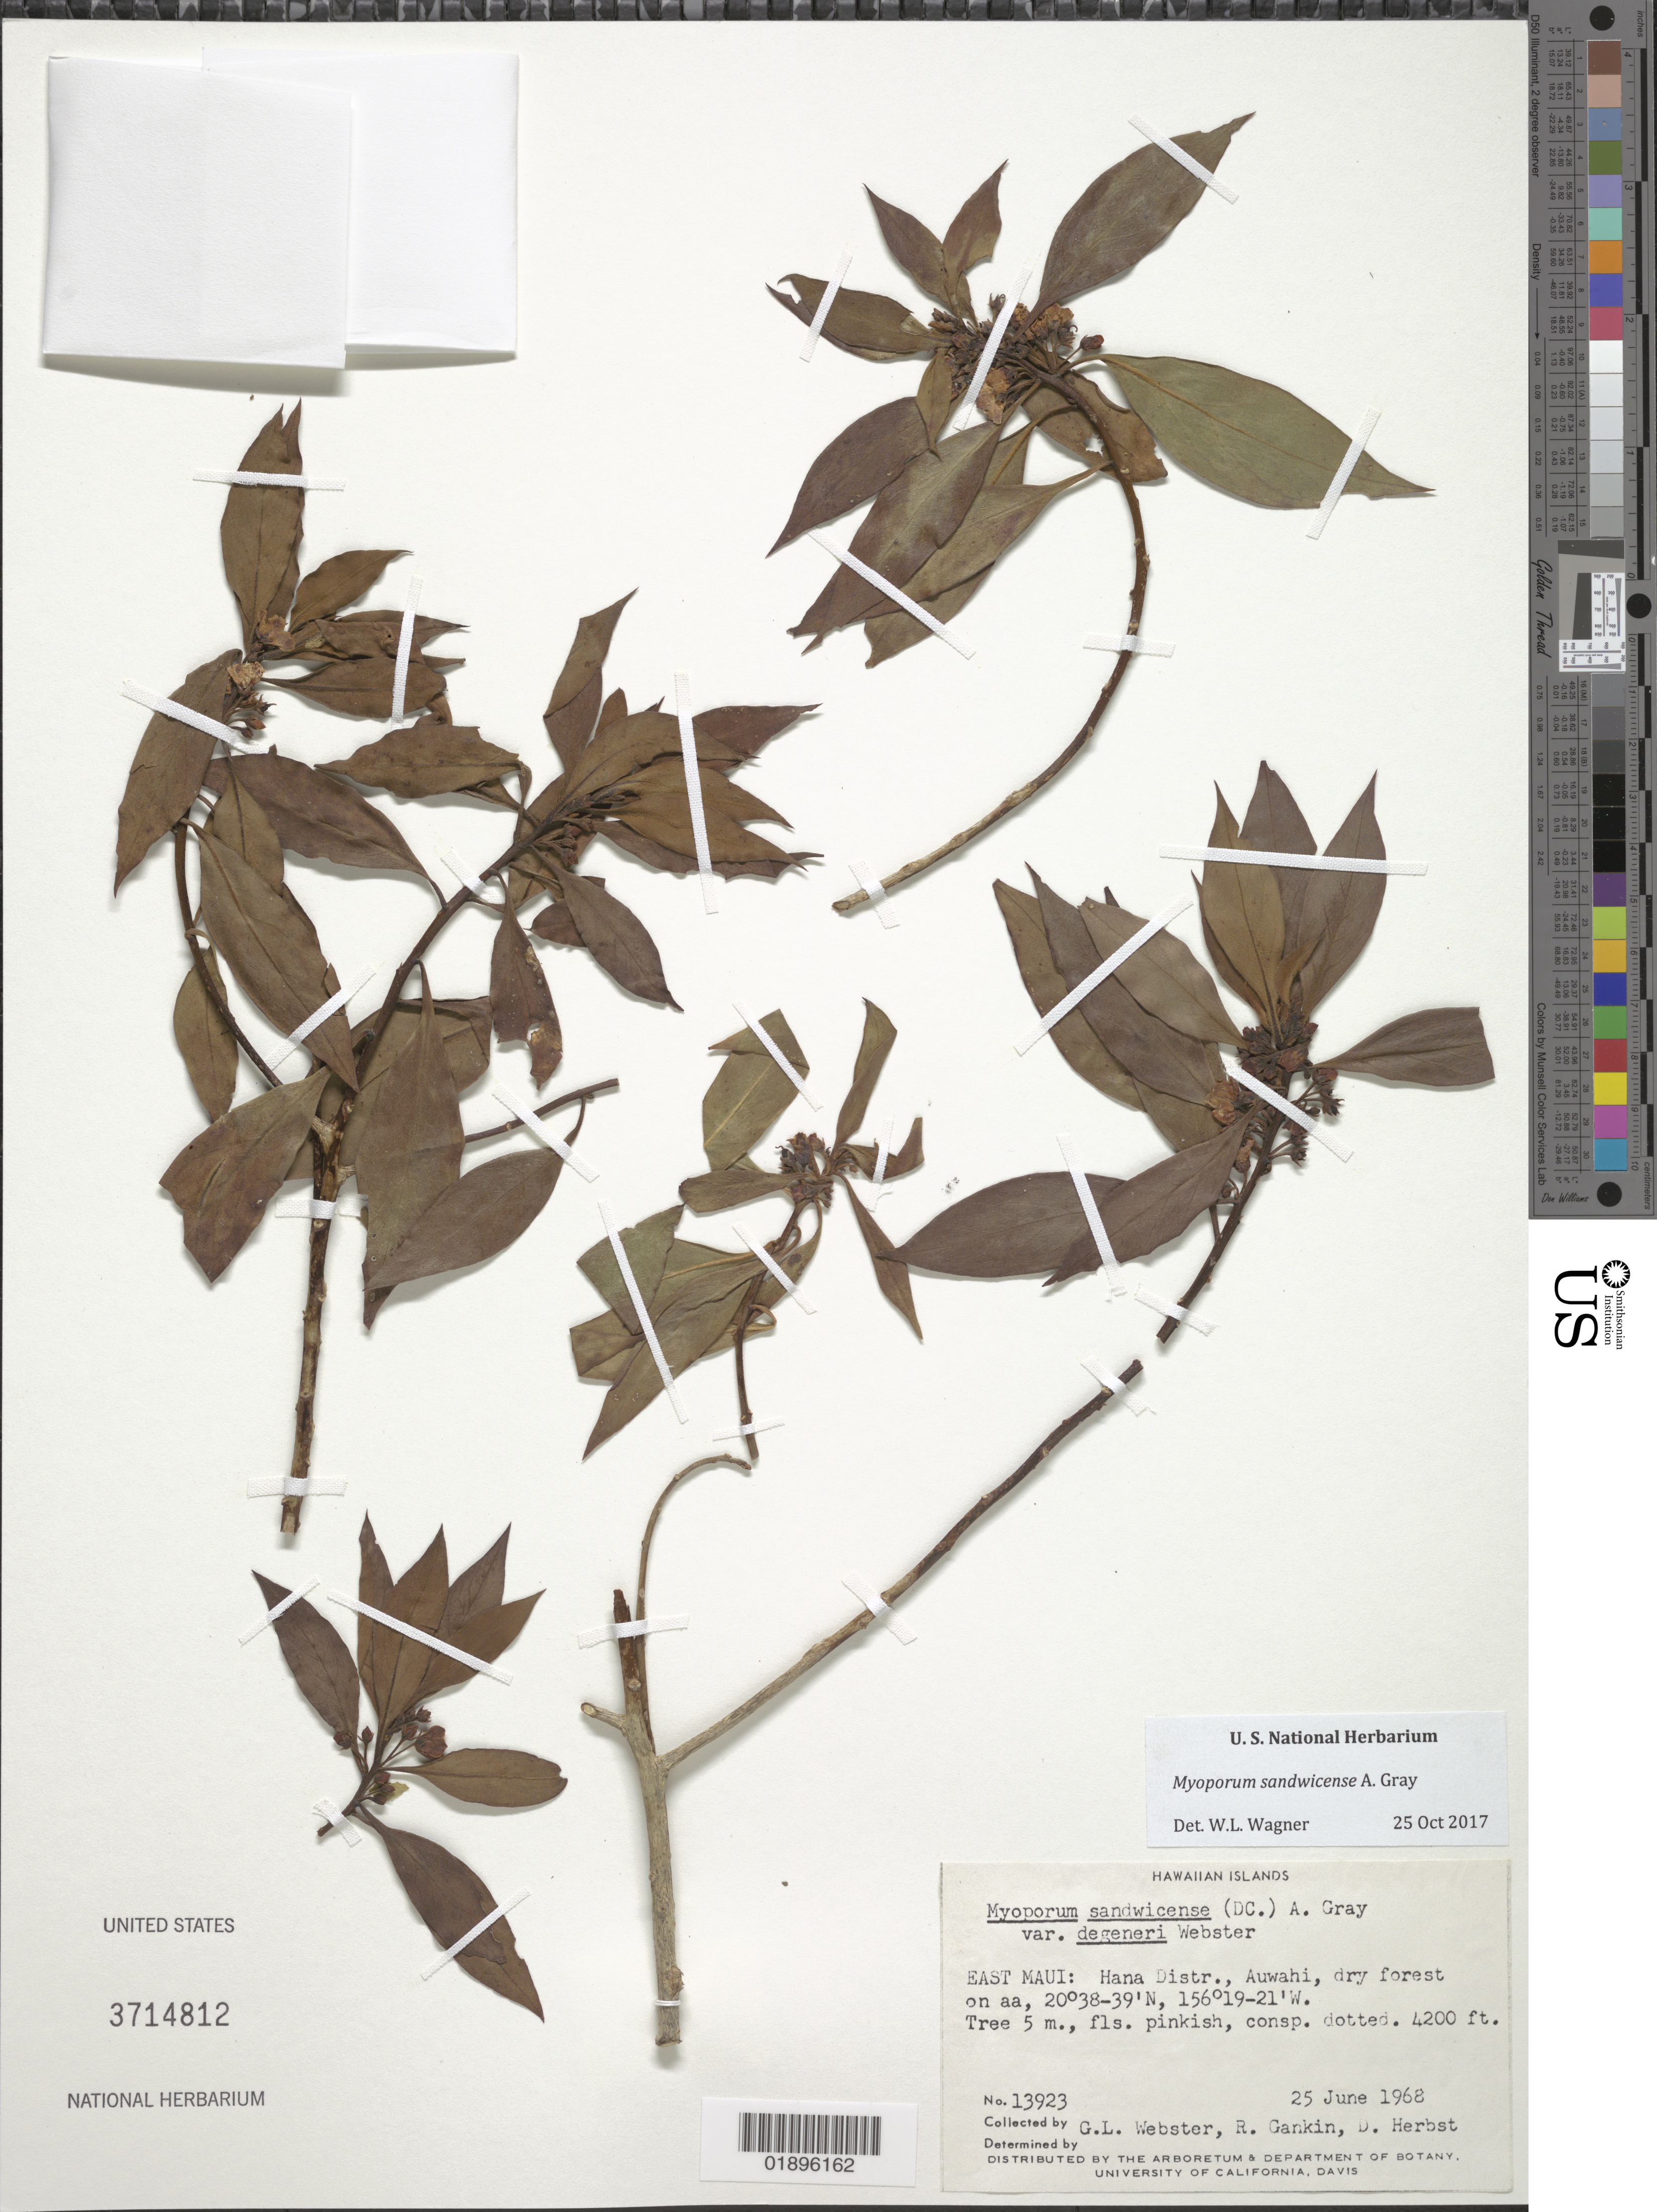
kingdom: Plantae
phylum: Tracheophyta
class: Magnoliopsida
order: Lamiales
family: Scrophulariaceae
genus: Myoporum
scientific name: Myoporum degeneri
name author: (G.L. Webster) O. Deg. & I. Deg.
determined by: Wagner, W. L., (BOT), Smithsonian Institution - National Museum of Natural History (UNITED STATES)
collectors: G. L. Webster, R. Gankin & D. R. Herbst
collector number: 13923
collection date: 1968-06-25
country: United States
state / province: Hawaii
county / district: Maui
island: Maui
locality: East Maui, Hana District, Auwahi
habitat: Dry forest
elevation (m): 1280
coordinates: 20 38-39 N, 156 19-21 W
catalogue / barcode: US 3714812